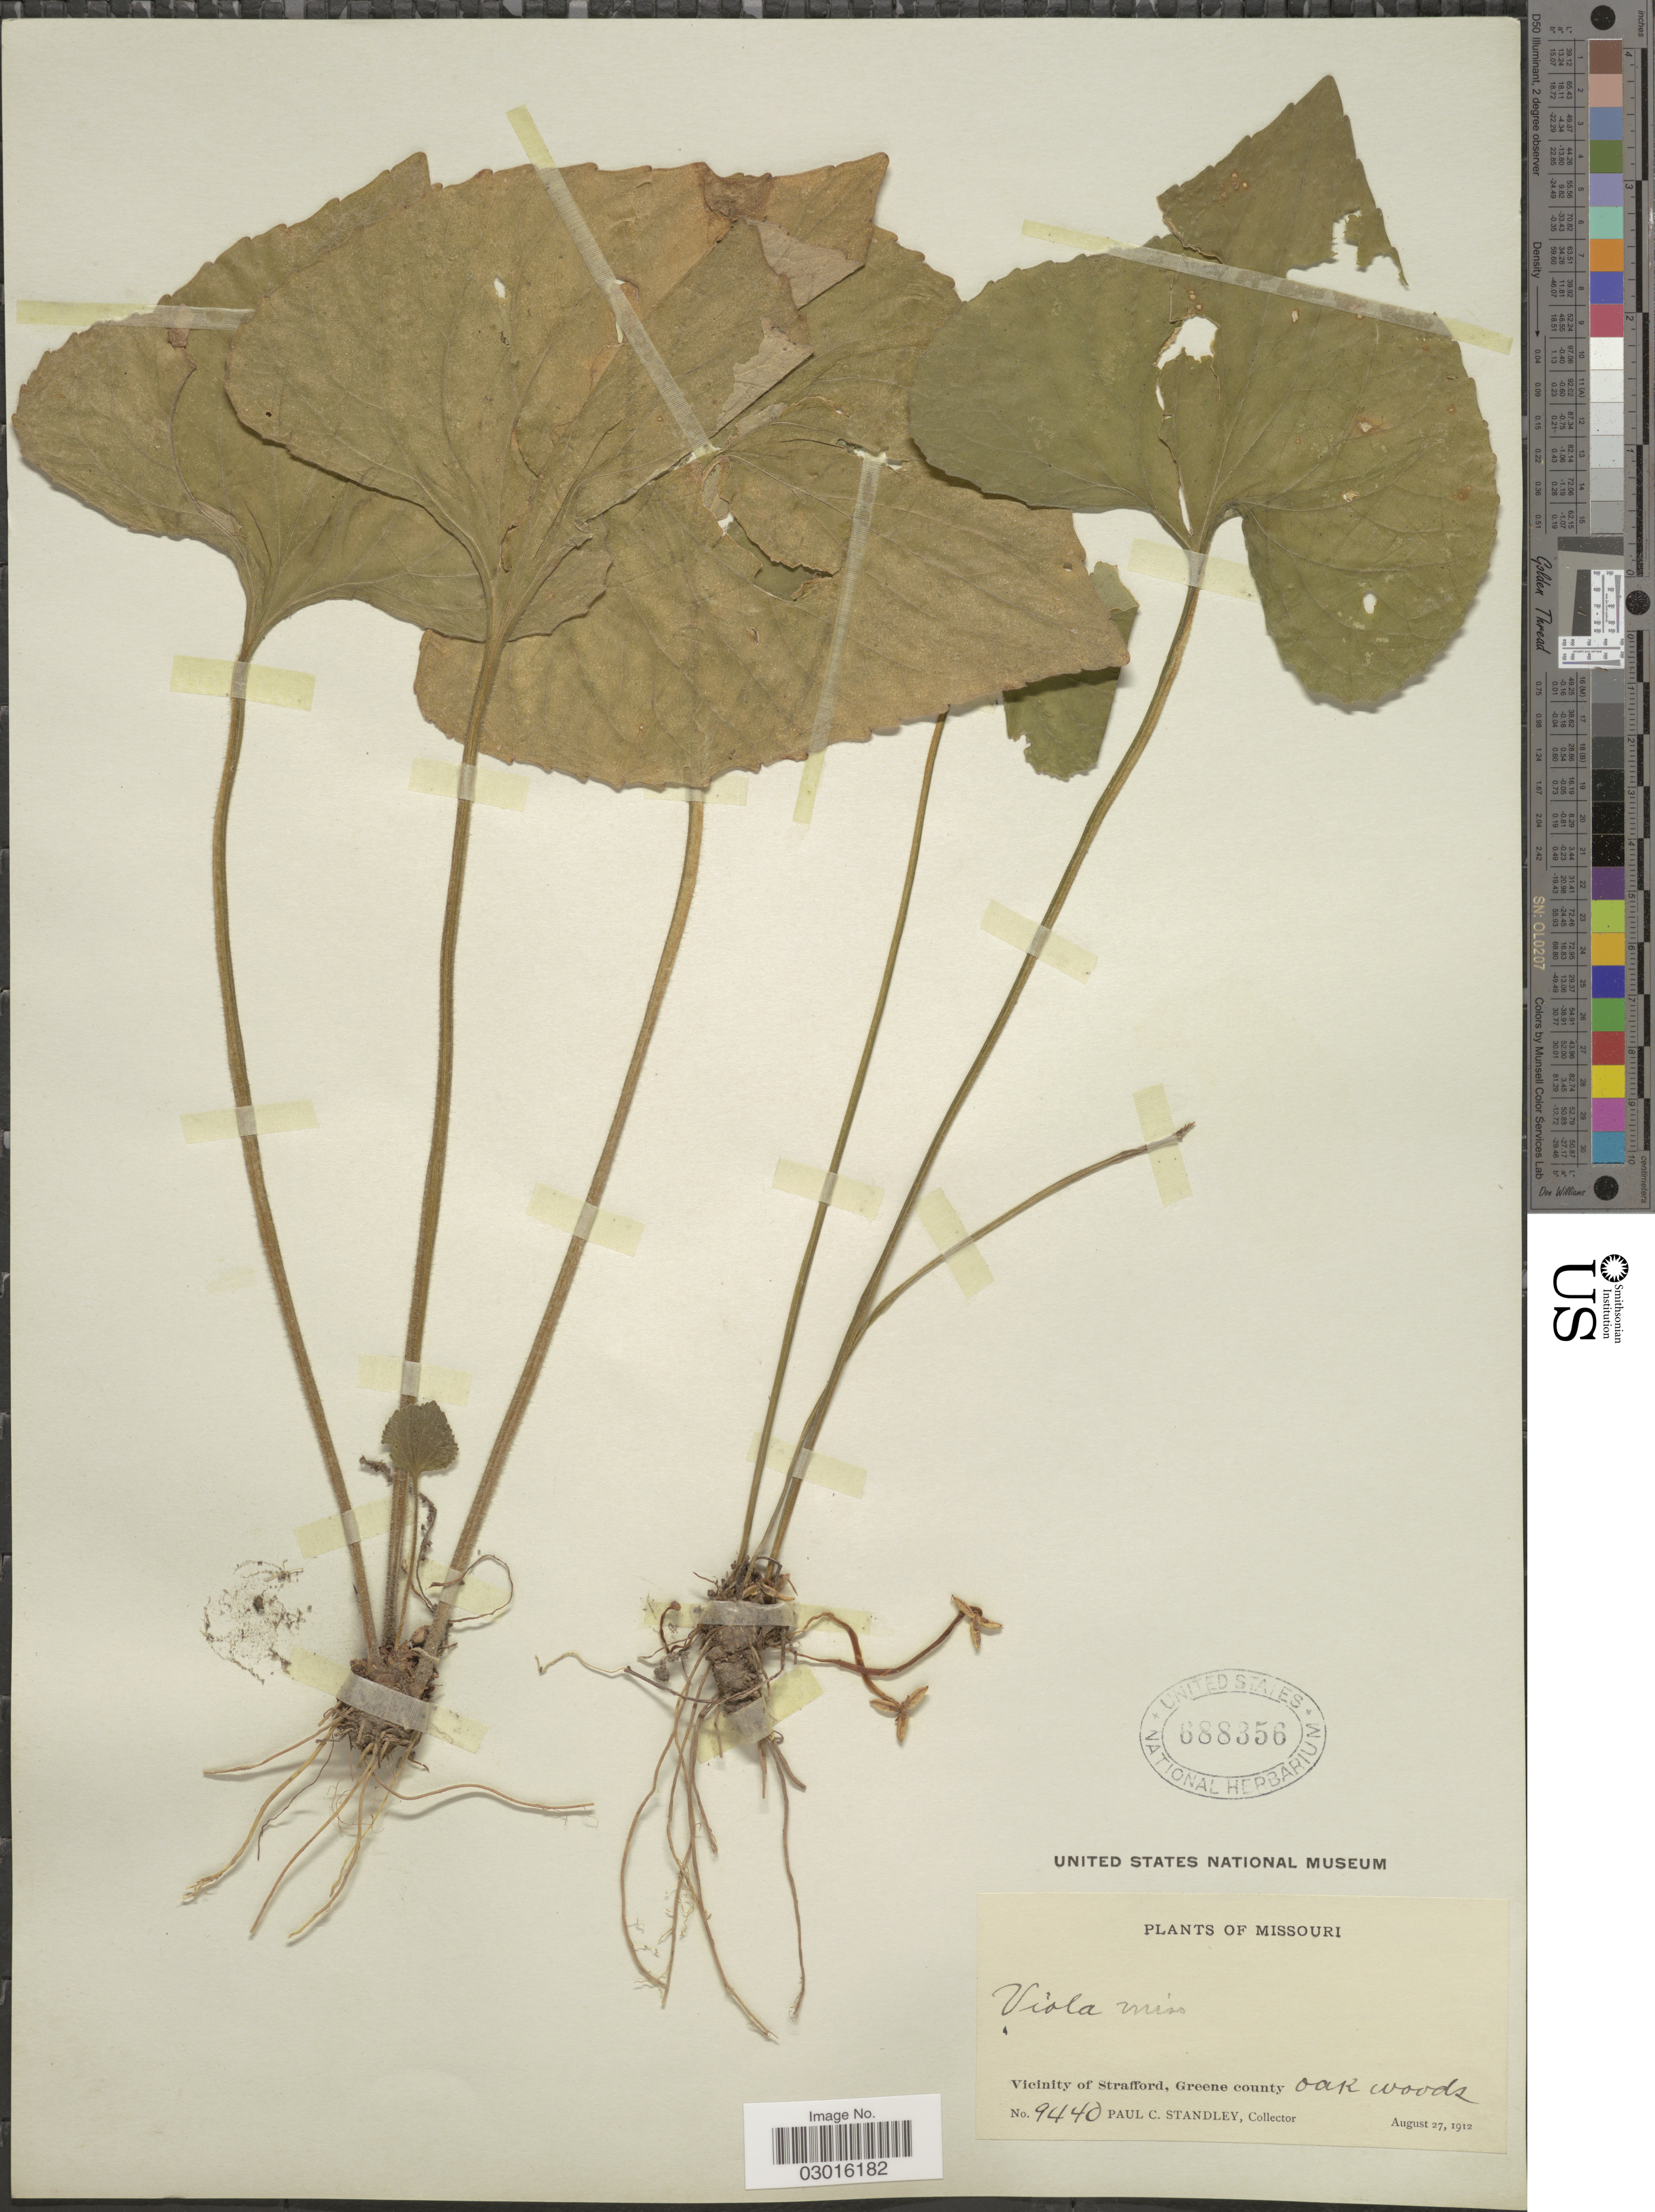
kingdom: Plantae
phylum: Tracheophyta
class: Magnoliopsida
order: Malpighiales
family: Violaceae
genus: Viola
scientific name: Viola missouriensis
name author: Greene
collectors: P. C. Standley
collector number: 9440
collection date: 1912-08-27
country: United States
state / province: Missouri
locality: Vicinity of Strafford, Greene county.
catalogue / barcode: US 688356